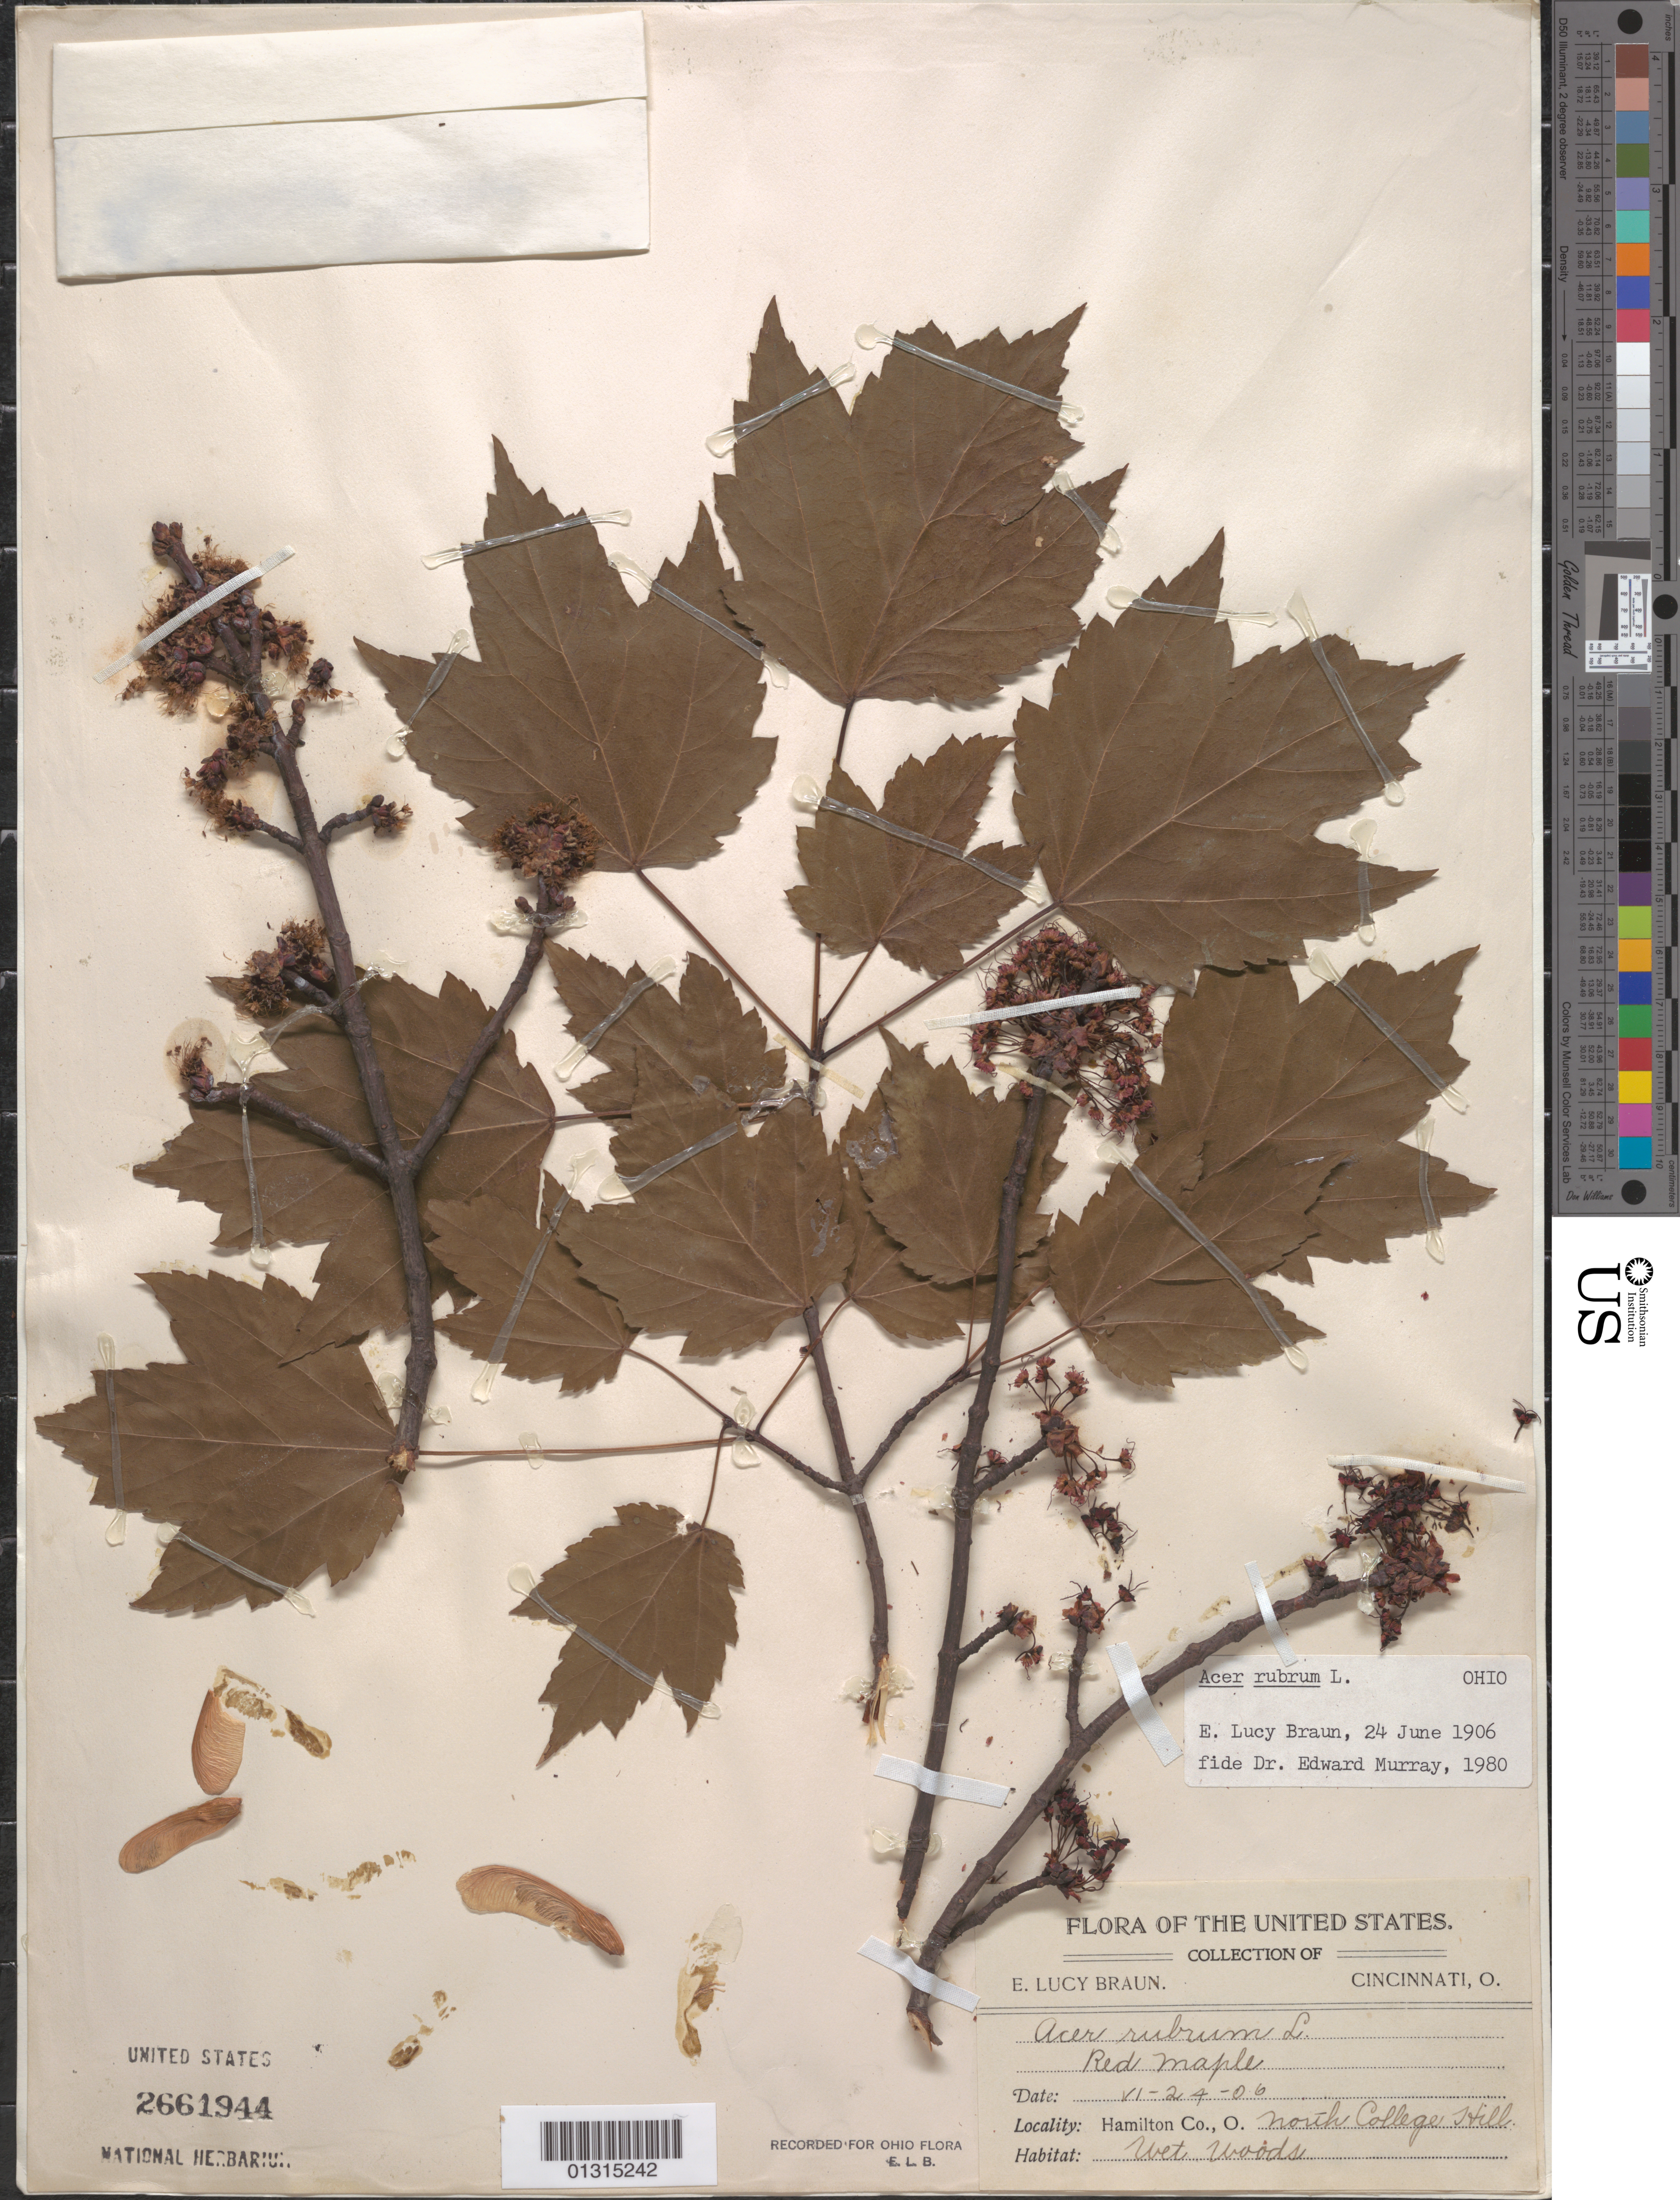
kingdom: Plantae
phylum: Tracheophyta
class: Magnoliopsida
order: Sapindales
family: Sapindaceae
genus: Acer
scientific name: Acer rubrum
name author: L.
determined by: Murray, Edward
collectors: E. L. Braun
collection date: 1906-06-24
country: United States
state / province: Ohio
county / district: Hamilton County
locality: Hamilton County, North College Hill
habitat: Wet woods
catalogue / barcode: US 2661944